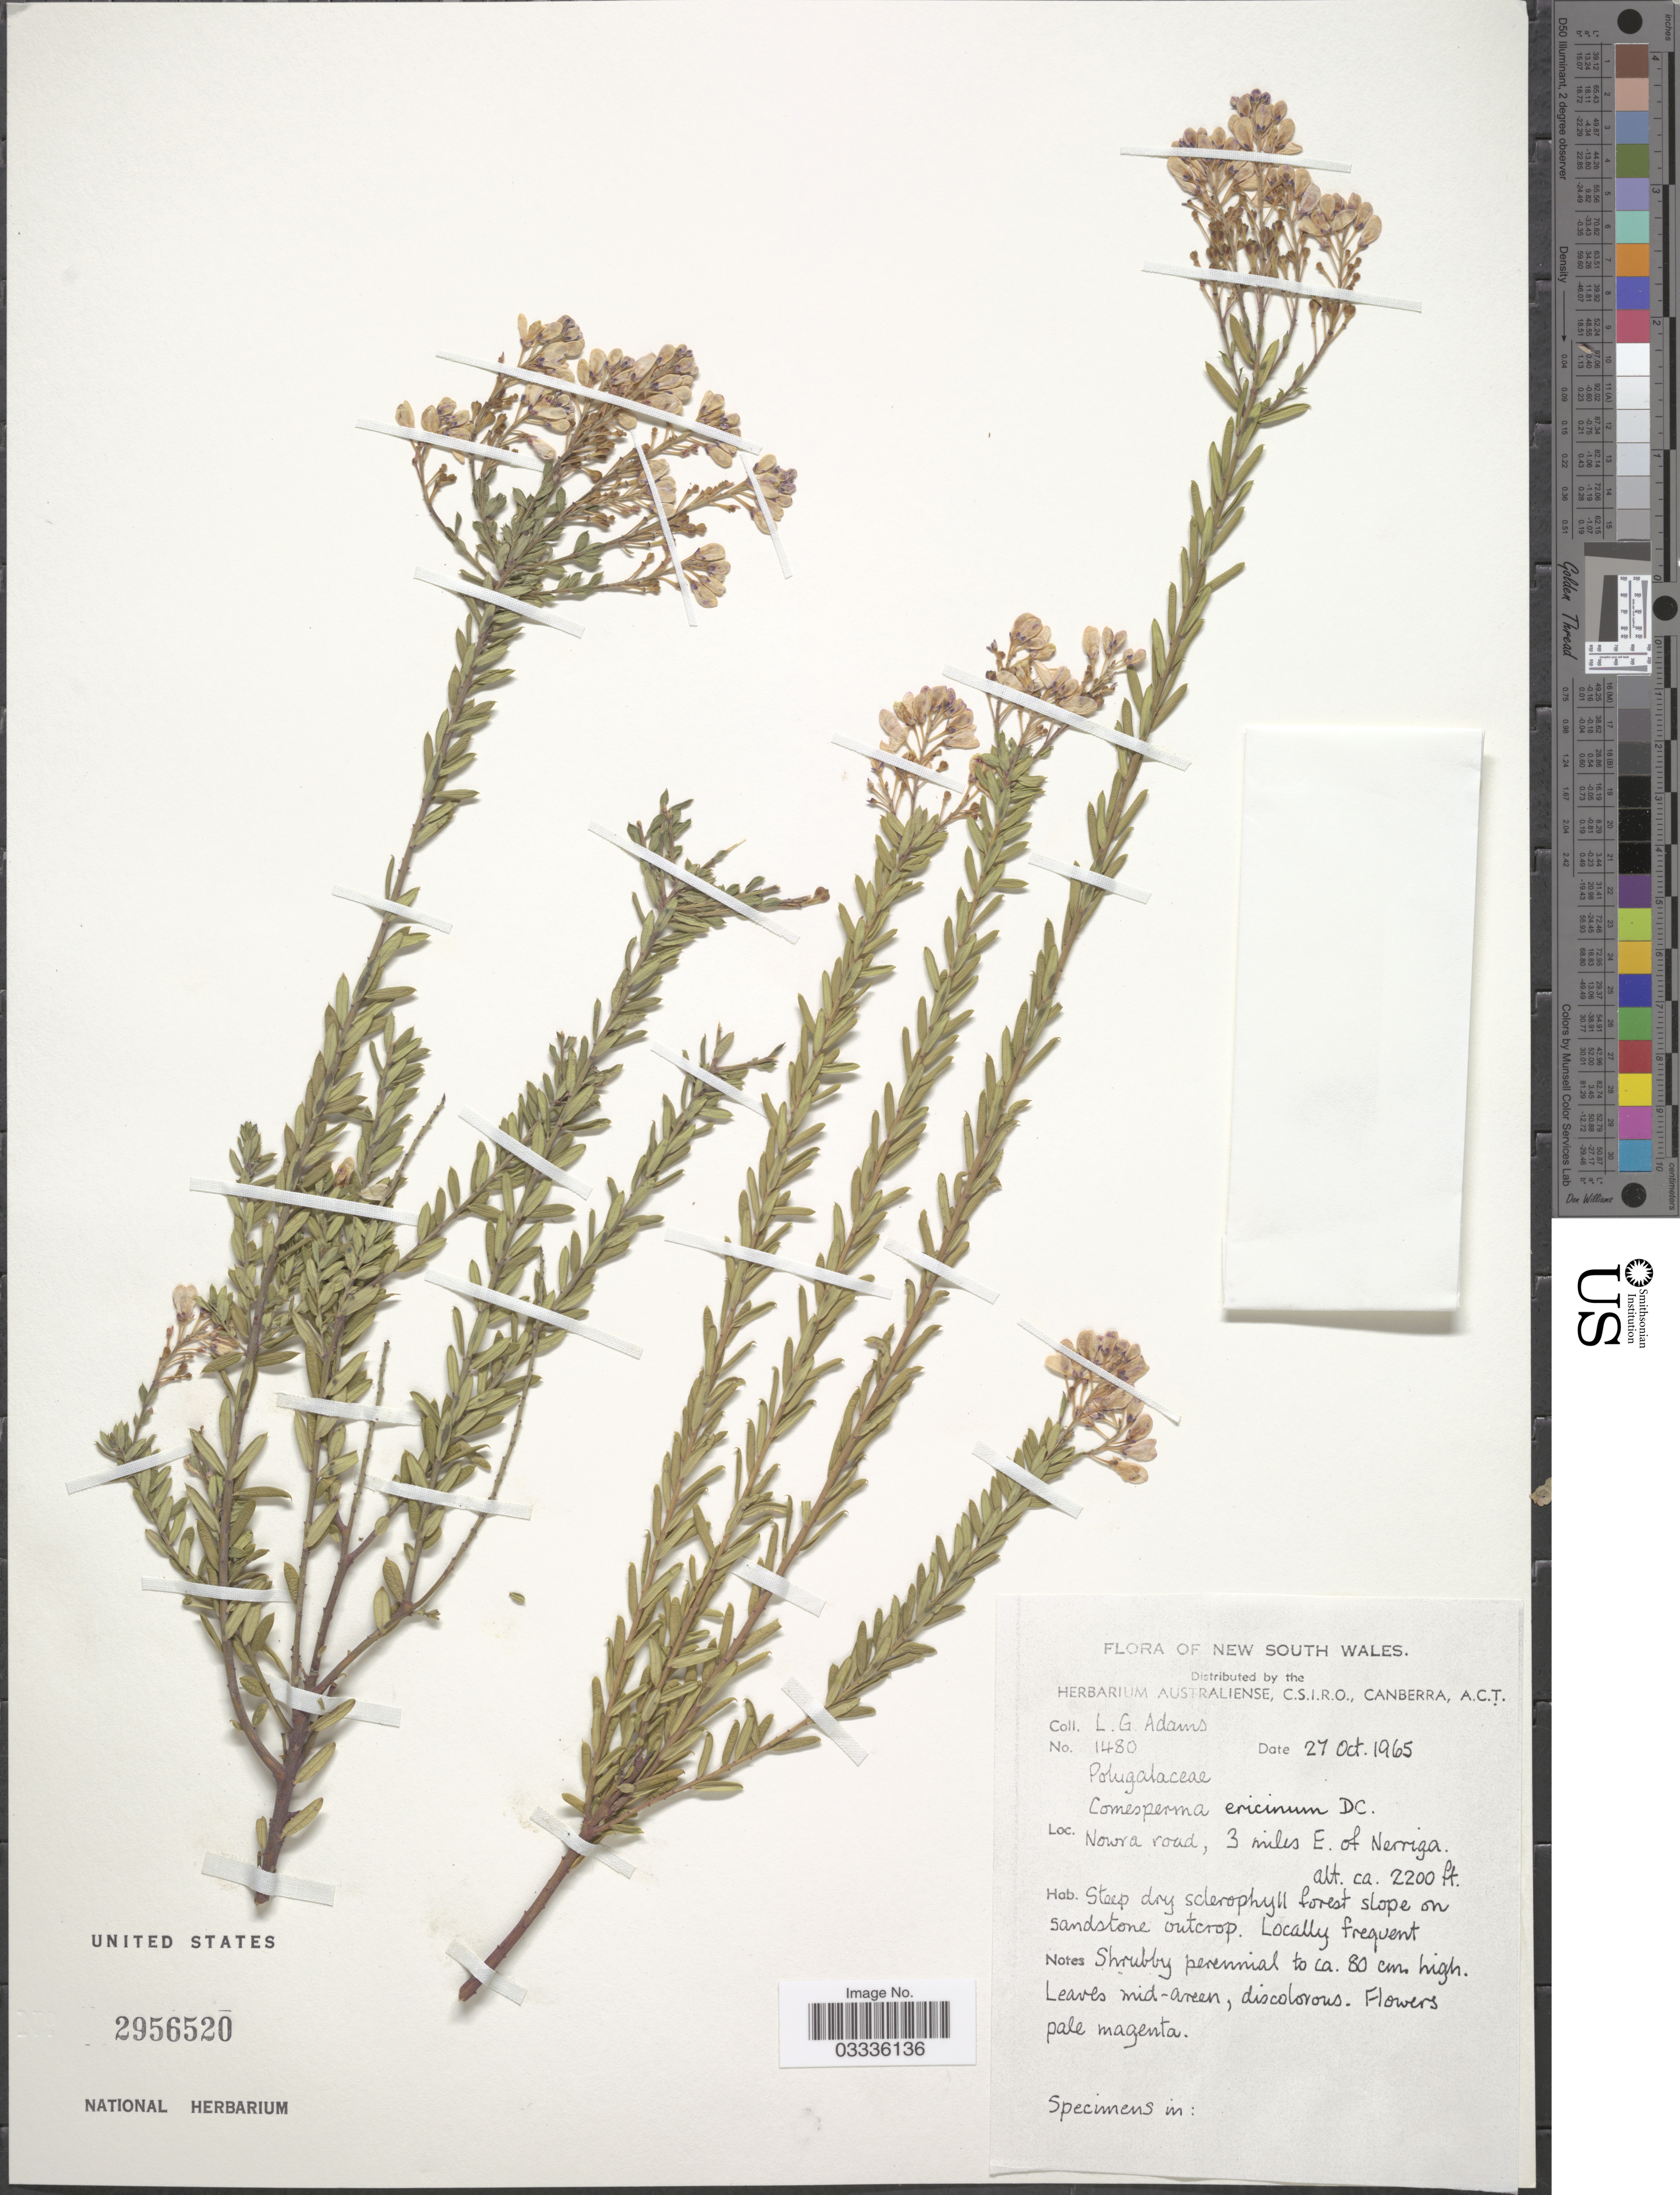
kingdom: Plantae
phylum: Tracheophyta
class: Magnoliopsida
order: Fabales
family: Polygalaceae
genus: Comesperma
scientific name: Comesperma ericinum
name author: DC.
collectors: L. G. Adams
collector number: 1480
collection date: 1965-10-27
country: Australia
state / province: New South Wales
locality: Nowra road, 3 miles E. of Nerriga.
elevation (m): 671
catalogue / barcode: US 2956520